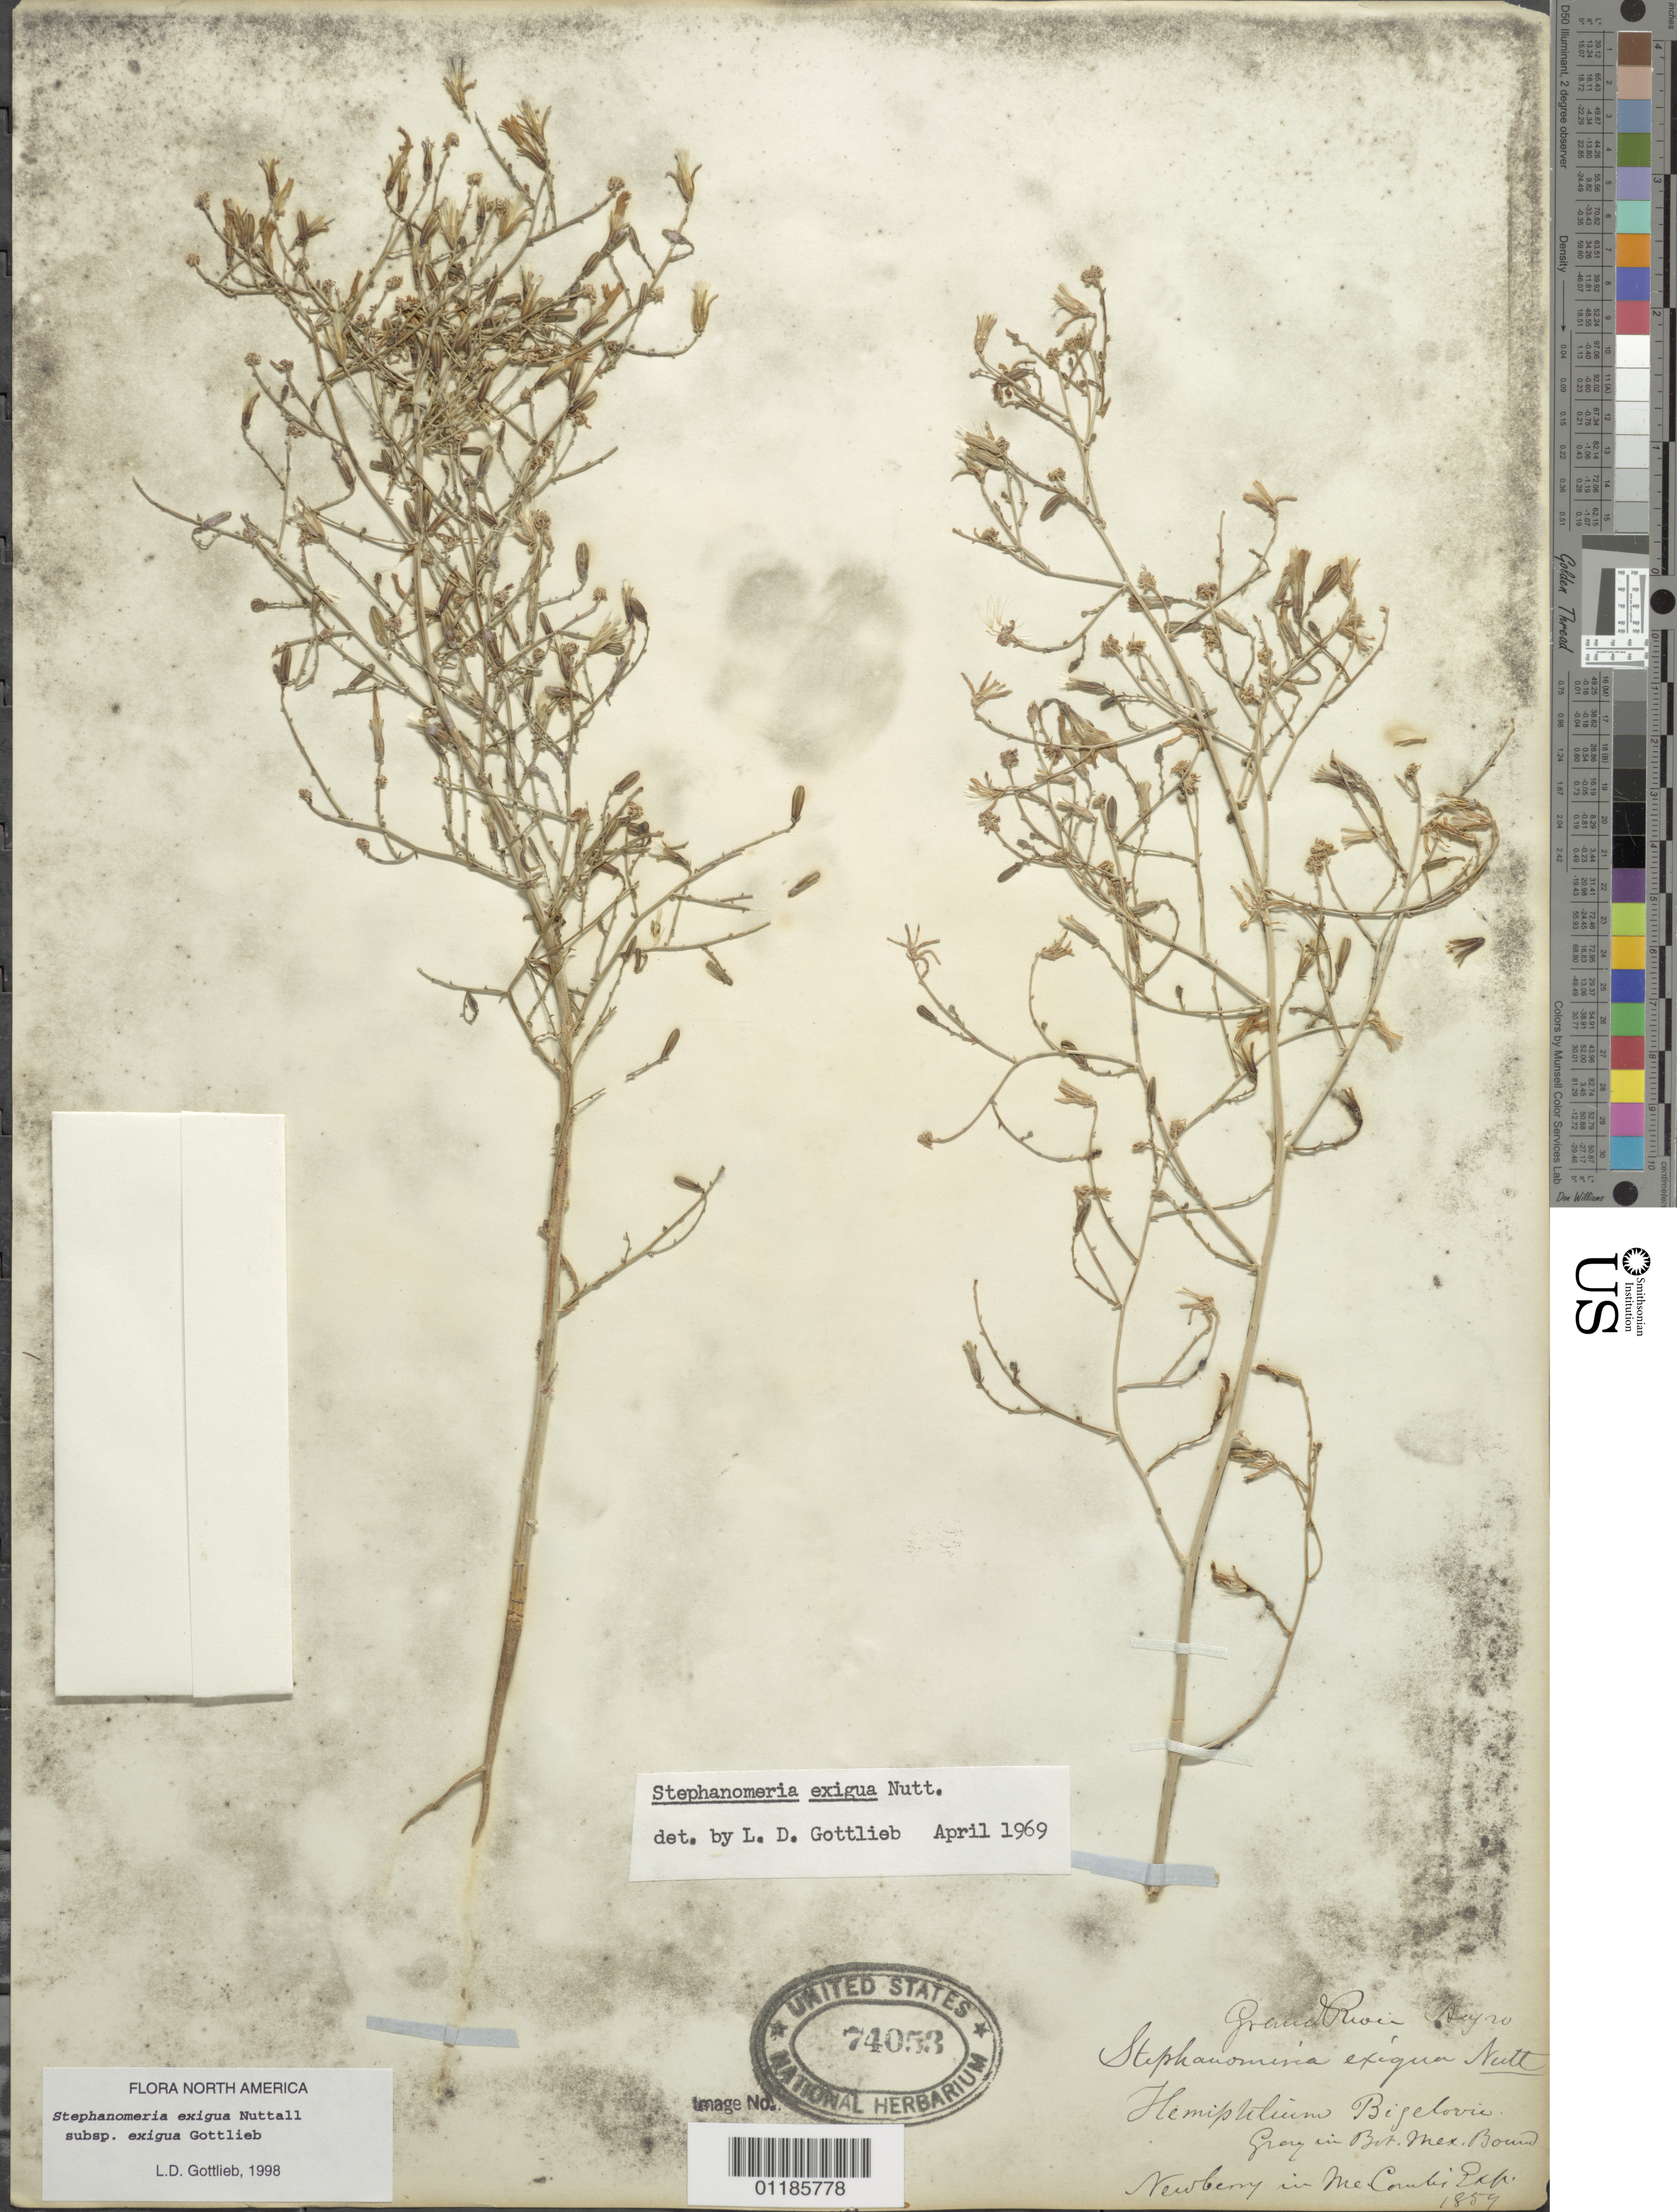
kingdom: Plantae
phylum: Tracheophyta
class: Magnoliopsida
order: Asterales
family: Asteraceae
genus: Stephanomeria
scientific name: Stephanomeria exigua subsp. exigua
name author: Nutt.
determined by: Gottlieb, L. D.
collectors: J. S. Newberry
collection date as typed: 1859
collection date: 1859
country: United States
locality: Grand River, [Aeyro]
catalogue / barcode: US 74053